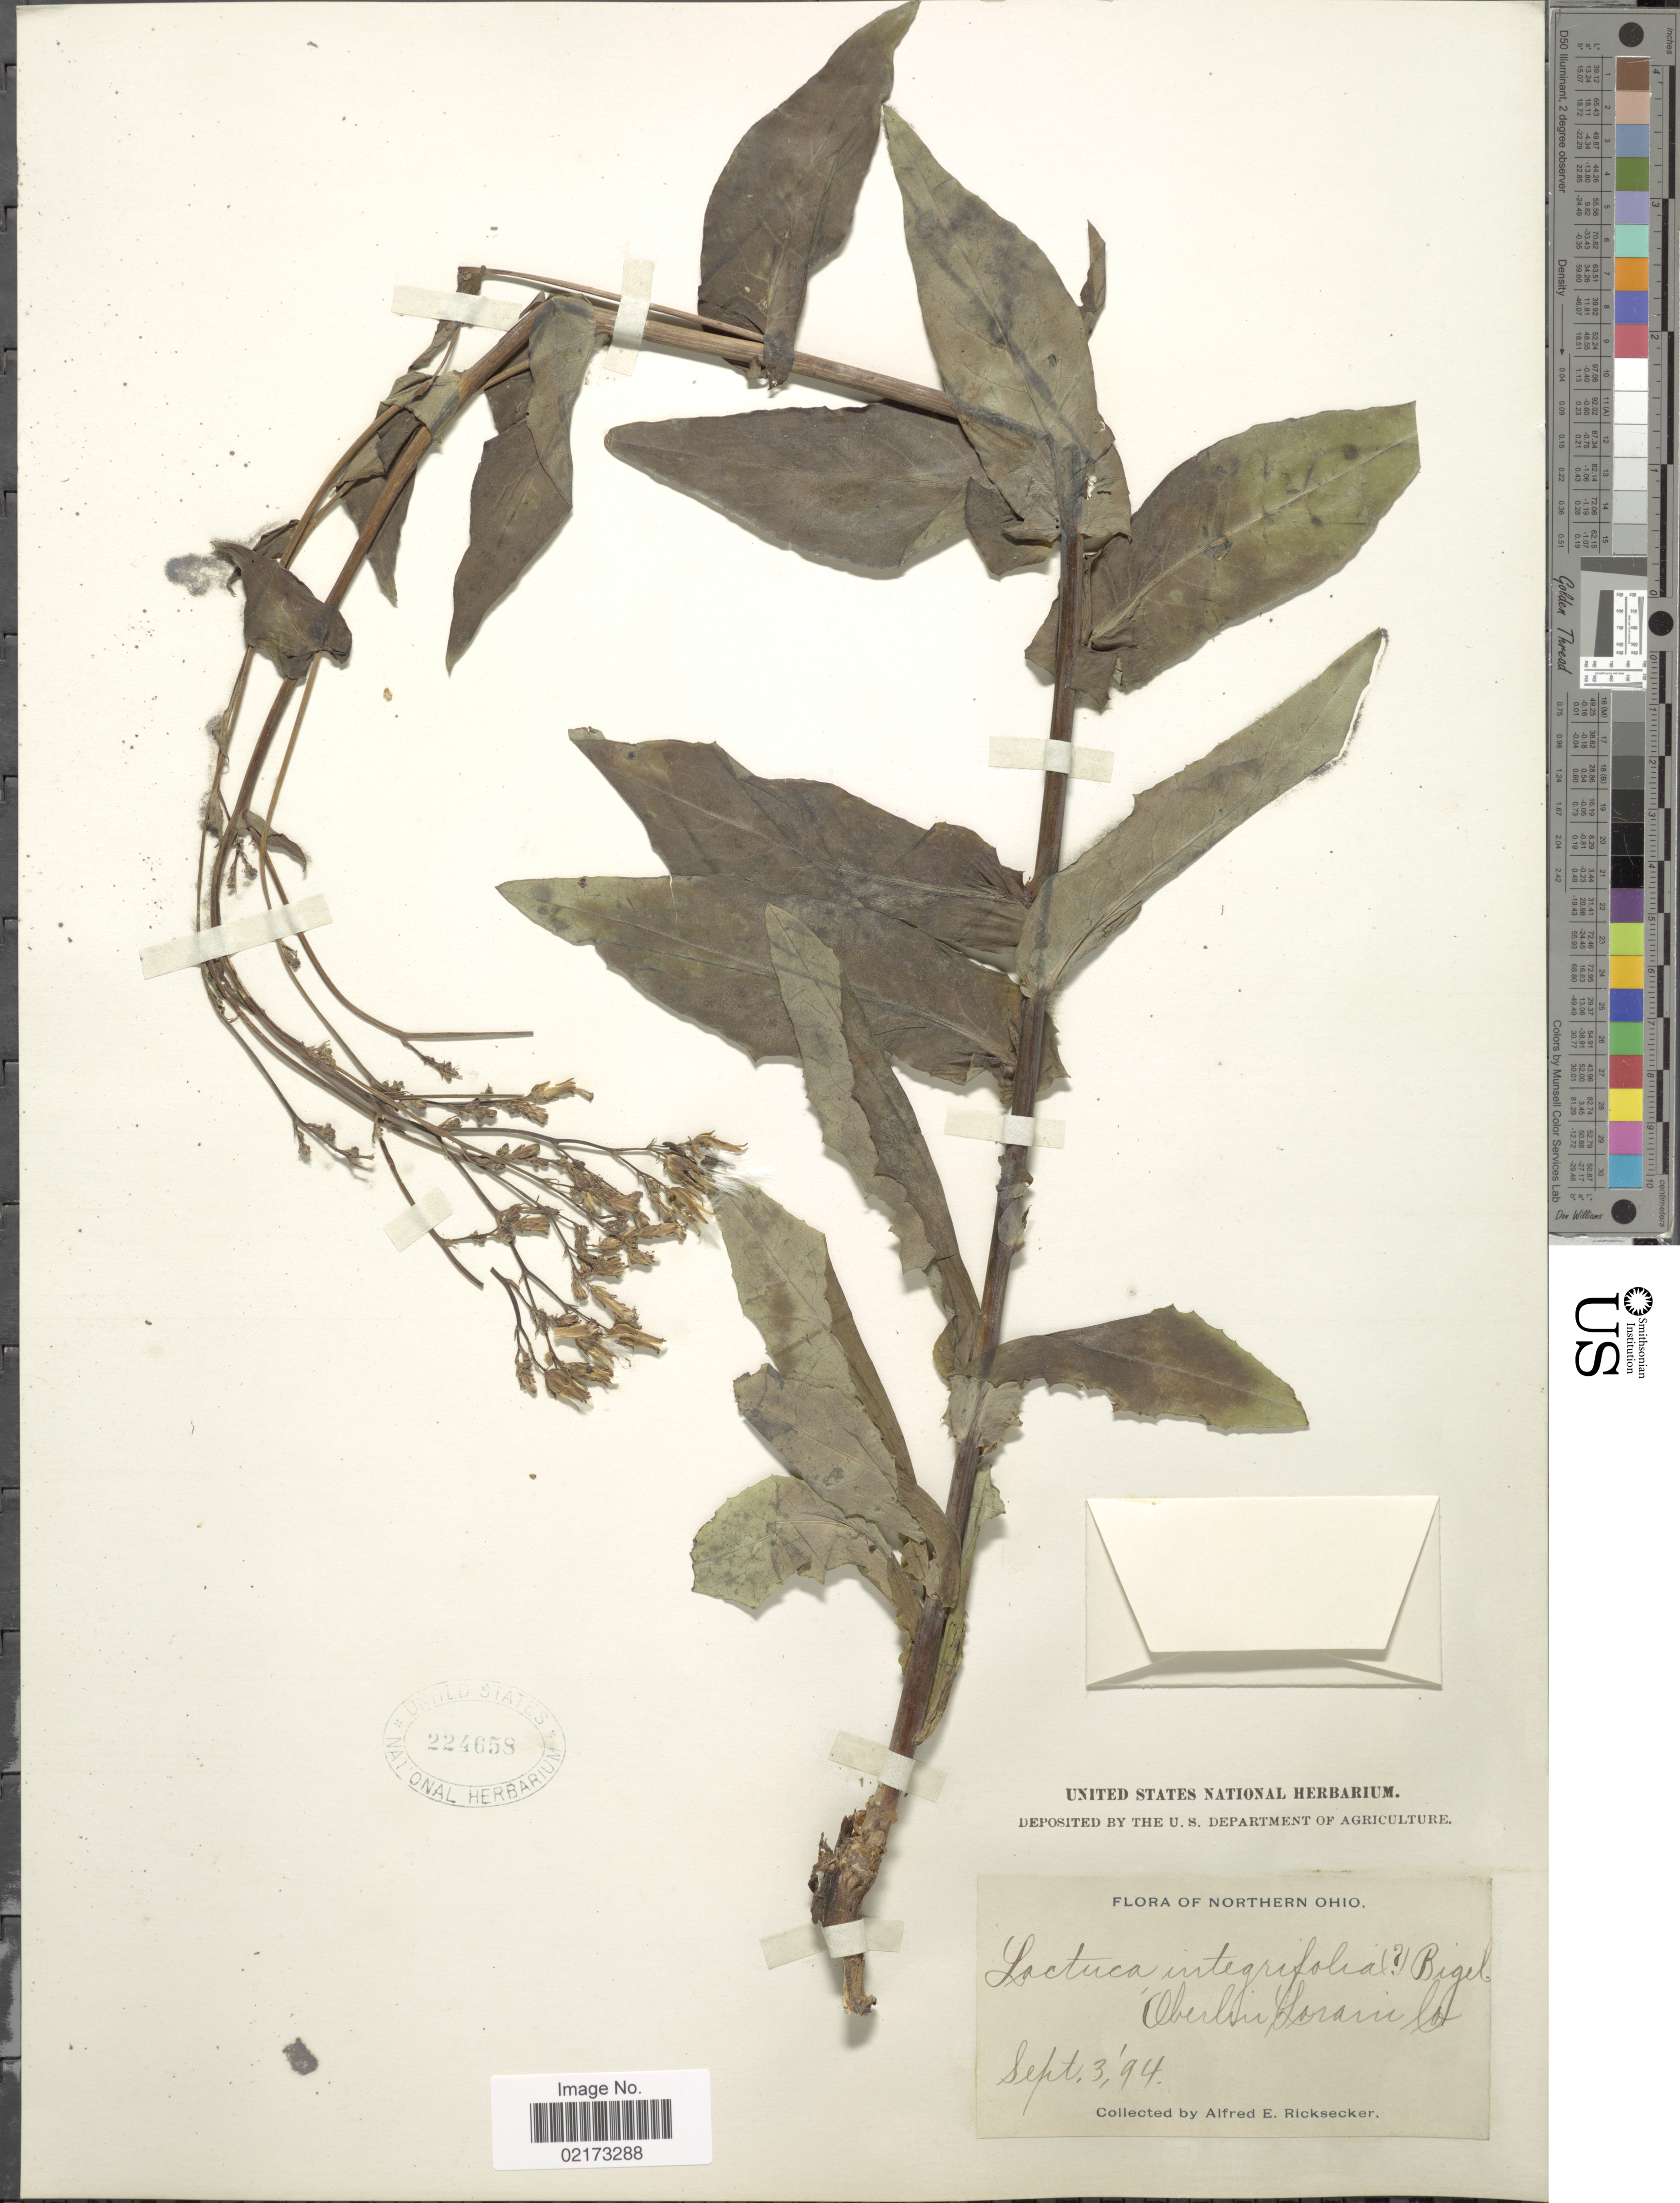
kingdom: Plantae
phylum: Tracheophyta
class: Magnoliopsida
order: Asterales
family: Asteraceae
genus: Lactuca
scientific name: Lactuca canadensis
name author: L.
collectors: A. E. Ricksecker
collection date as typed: Transcribed d/m/y: 3/9/94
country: United States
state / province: Ohio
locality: Northern Ohio, Oberlin, Lorain Co.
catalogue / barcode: US 224658